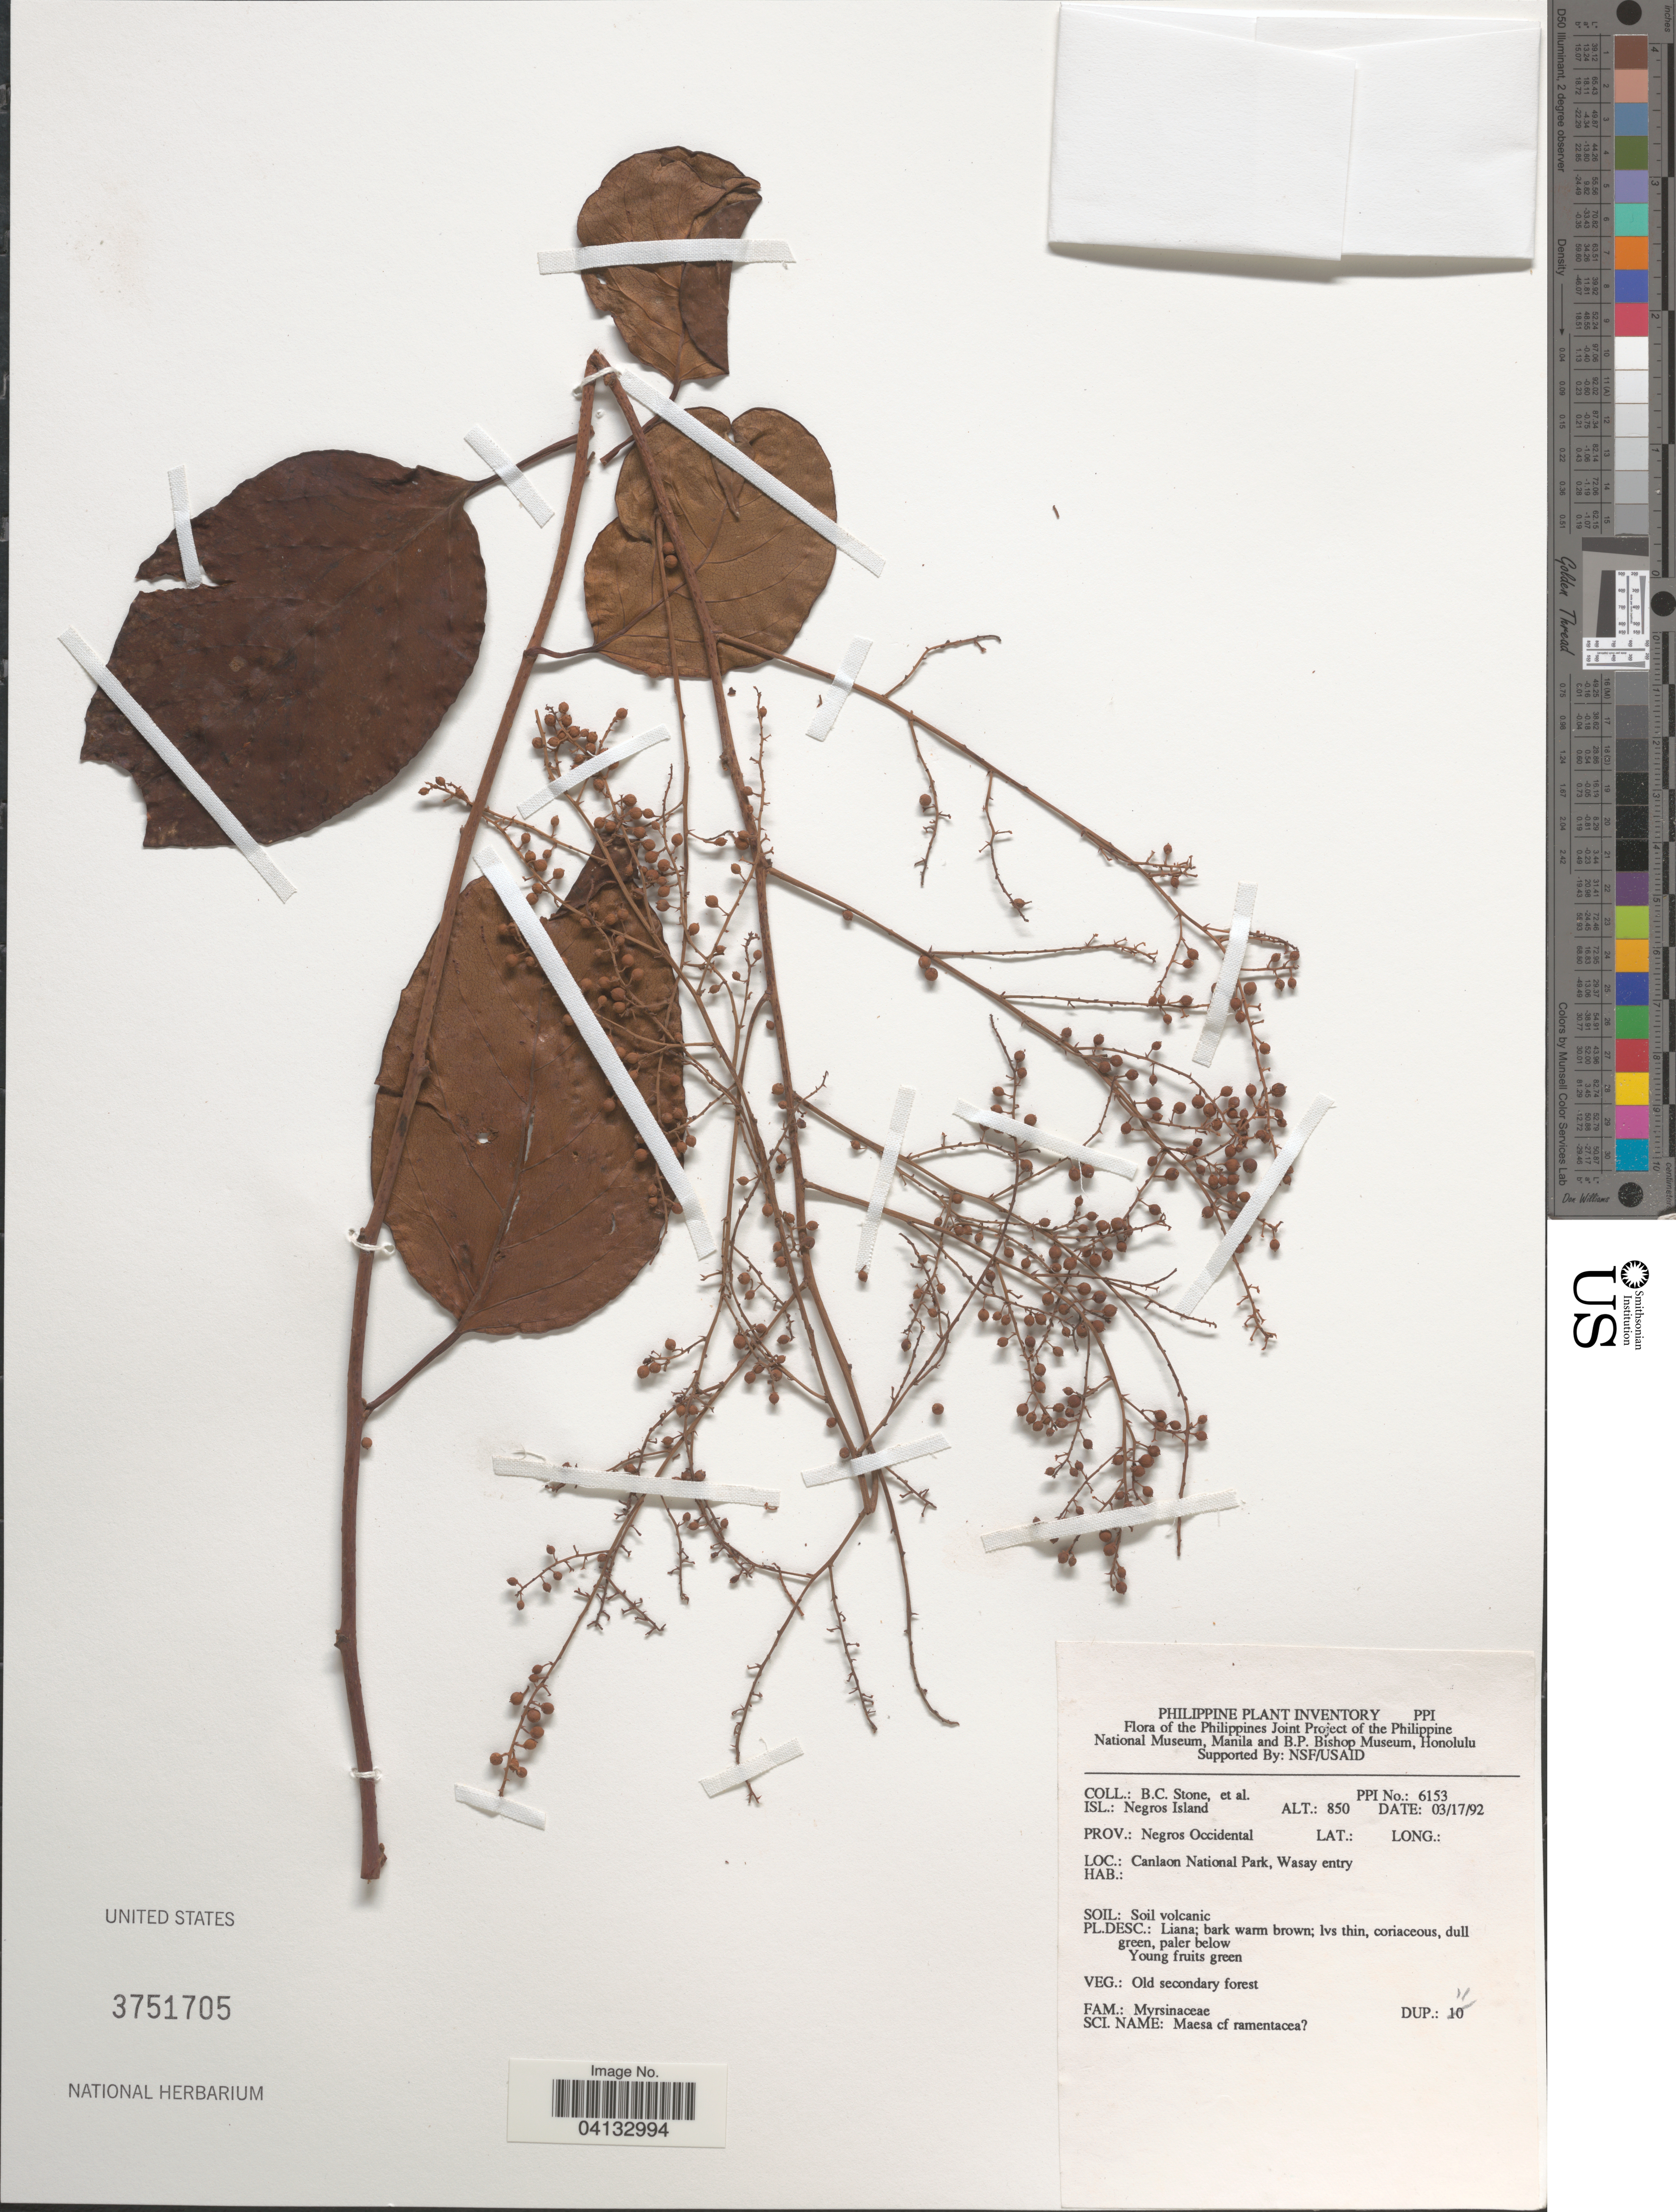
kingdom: Plantae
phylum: Tracheophyta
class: Magnoliopsida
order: Ericales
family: Primulaceae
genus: Maesa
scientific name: Maesa ramentacea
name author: (Roxb.) A. DC.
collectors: B. C. Stone & et al.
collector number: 6153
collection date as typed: Transcribed d/m/y: 17/3/92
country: Philippines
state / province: Western Visayas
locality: Isl.: Negros Island. Prov.: Negros Occidental. Canlaon National Park, Wasay entry.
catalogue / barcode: US 3751705